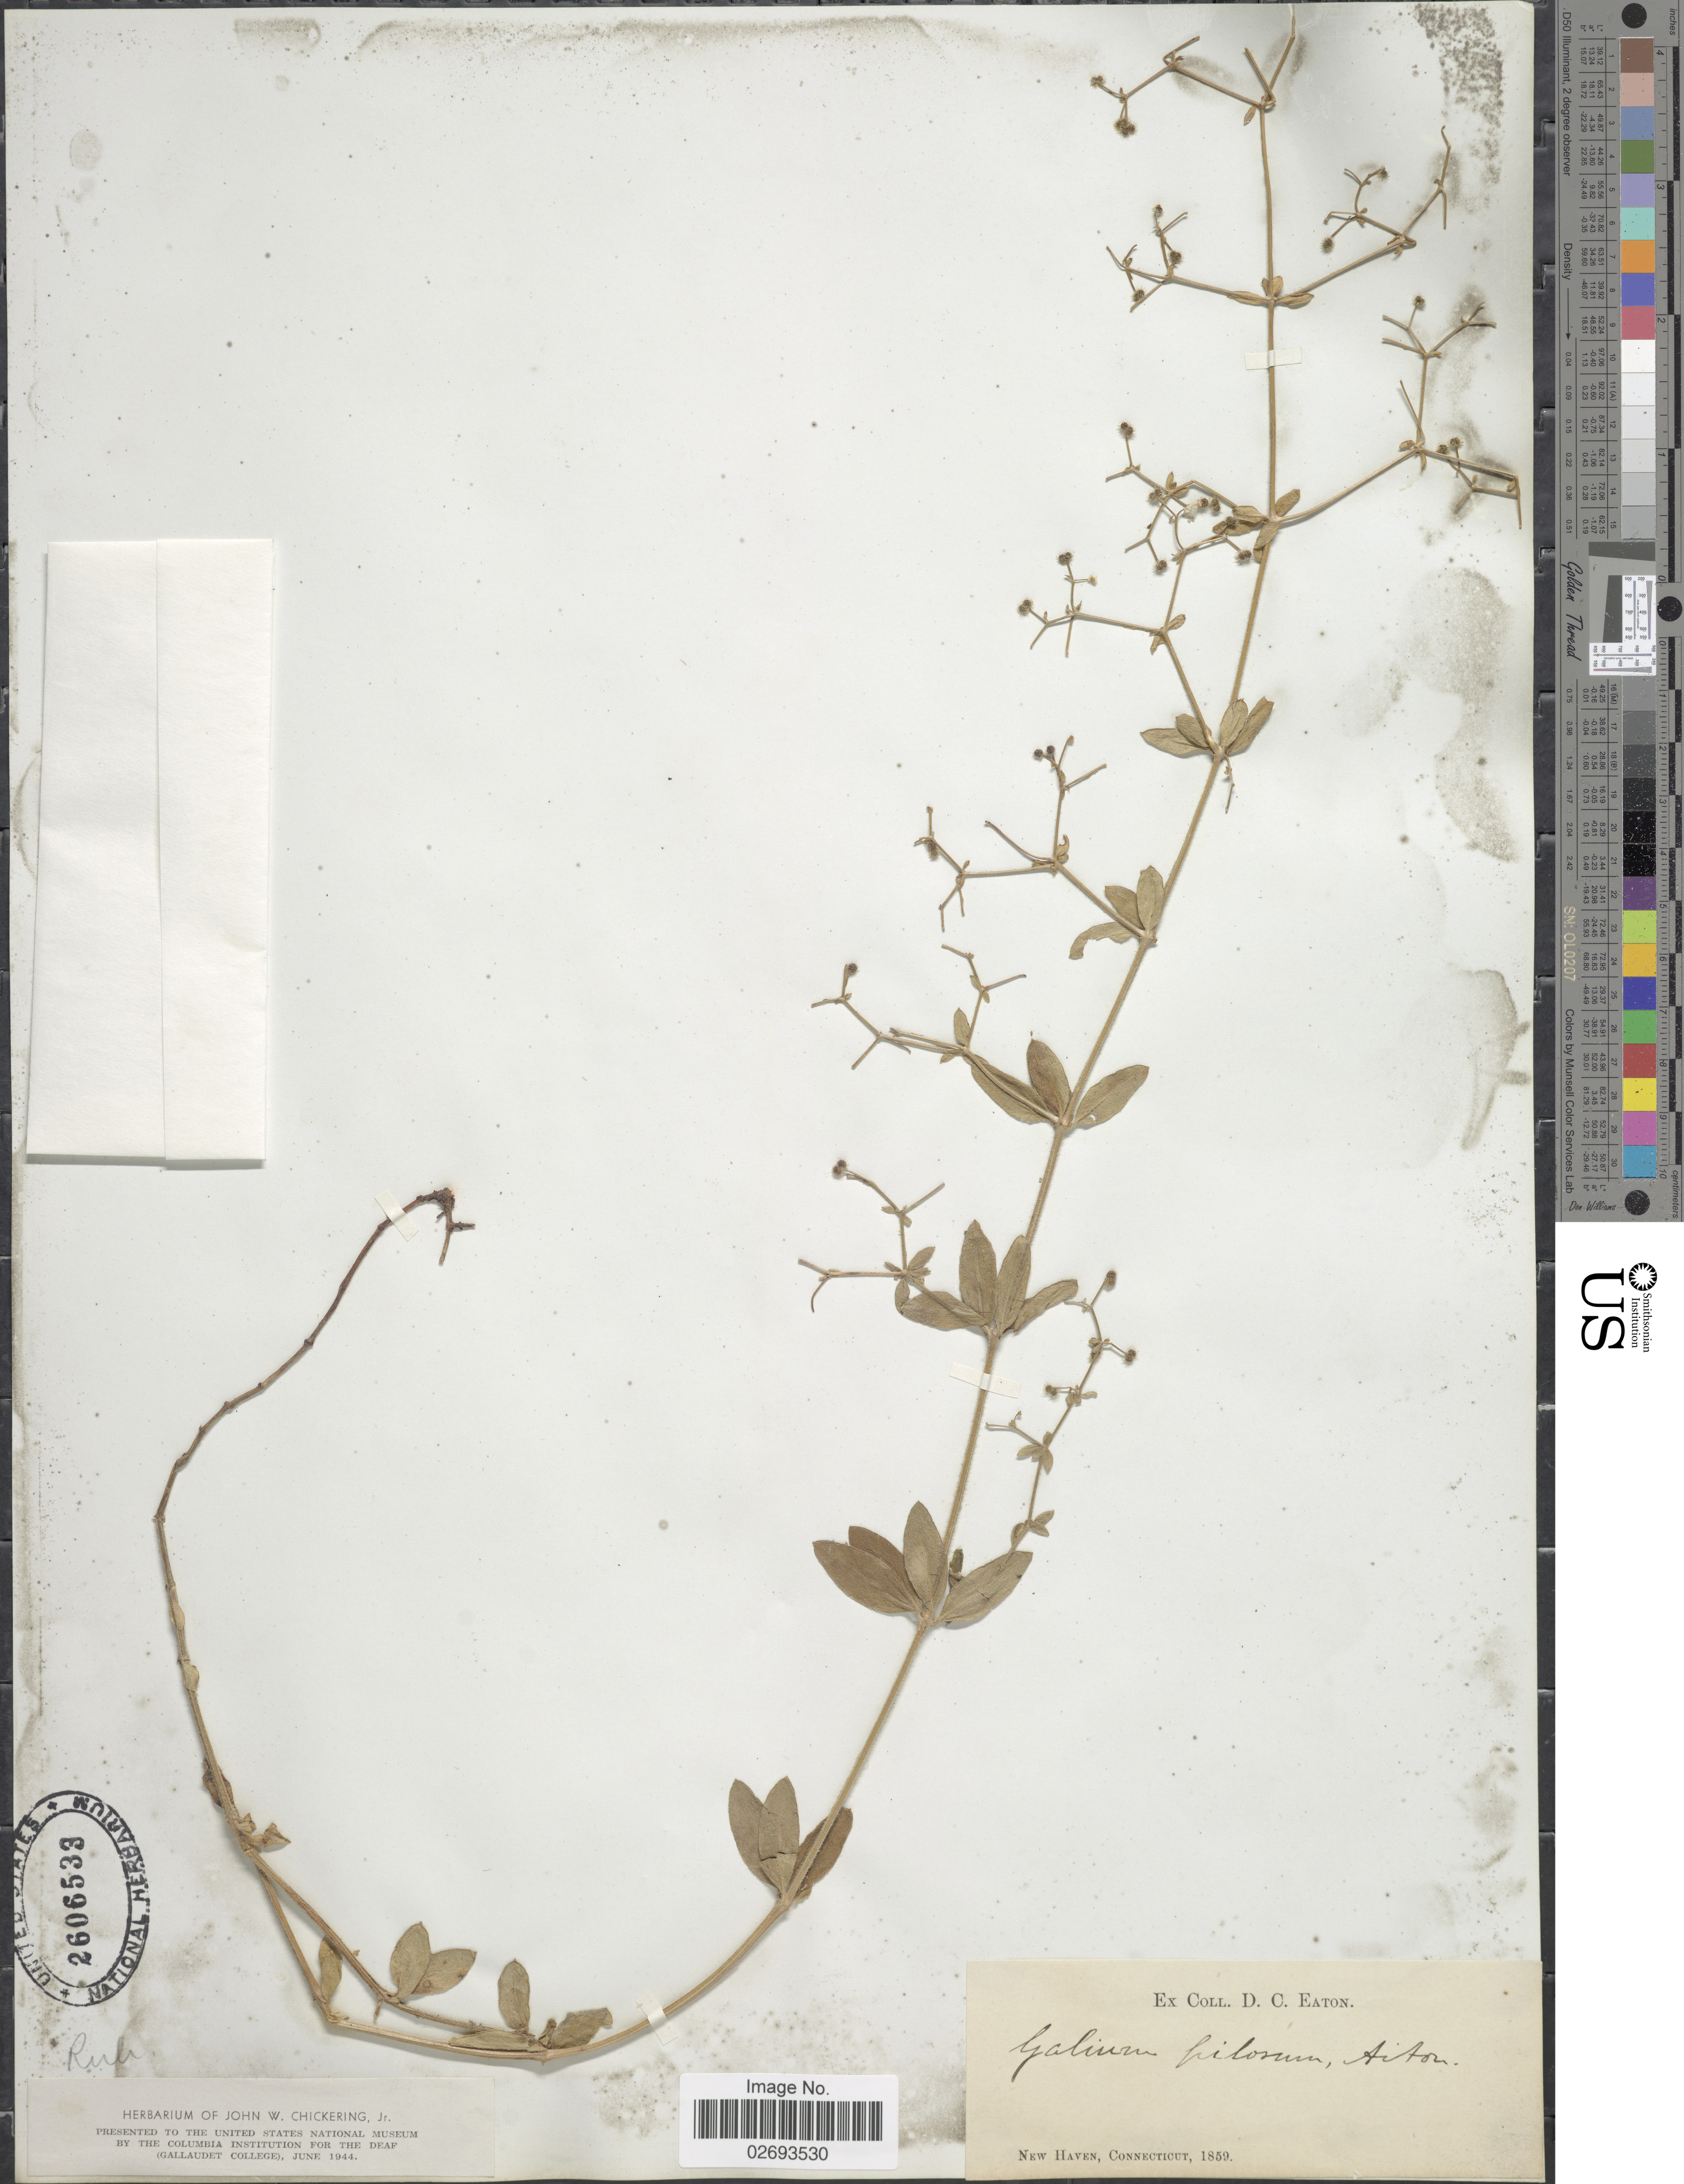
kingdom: Plantae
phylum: Tracheophyta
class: Magnoliopsida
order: Gentianales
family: Rubiaceae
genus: Galium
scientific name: Galium pilosum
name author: Aiton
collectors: D. Eaton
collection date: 1859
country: United States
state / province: Connecticut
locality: New Haven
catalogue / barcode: US 2606533